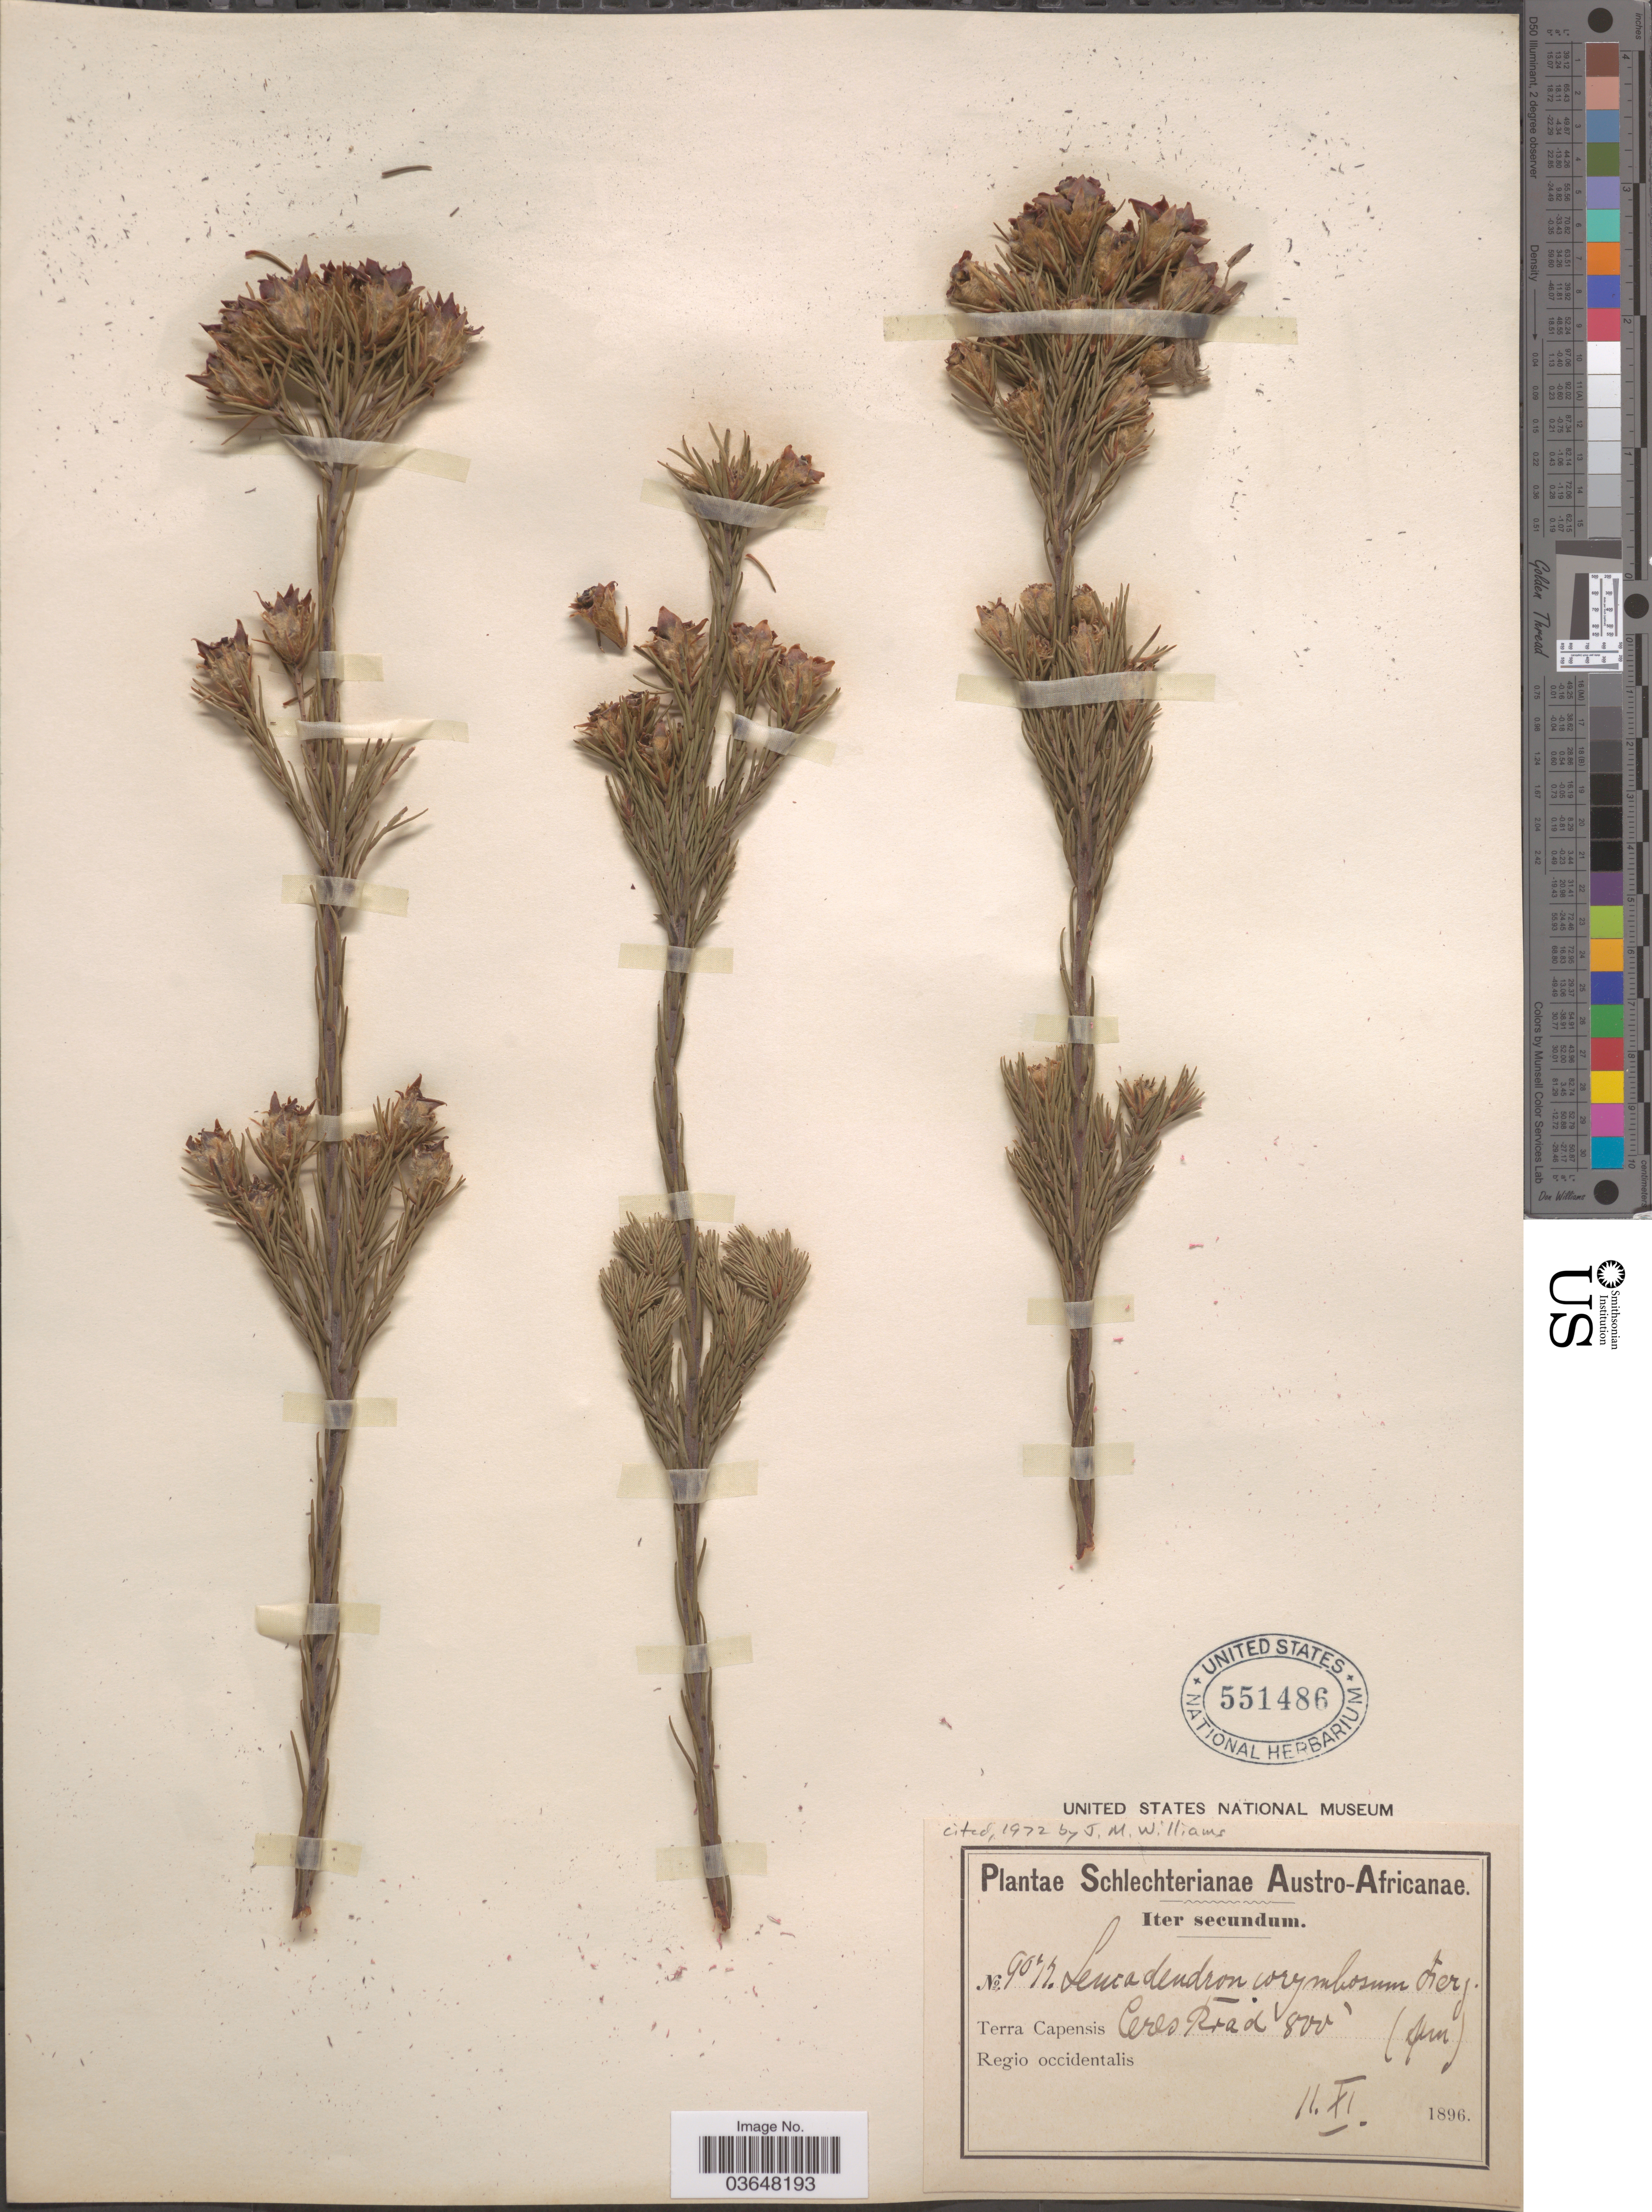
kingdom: Plantae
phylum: Tracheophyta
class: Magnoliopsida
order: Proteales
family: Proteaceae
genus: Leucadendron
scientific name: Leucadendron corymbosum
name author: P.J. Bergius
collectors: Schlechter, --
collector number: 9077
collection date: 1896-11-11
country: South Africa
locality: Austro-Africanae. Terra Capensis Ceres Road. Regio occidentalis.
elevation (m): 244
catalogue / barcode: US 551486